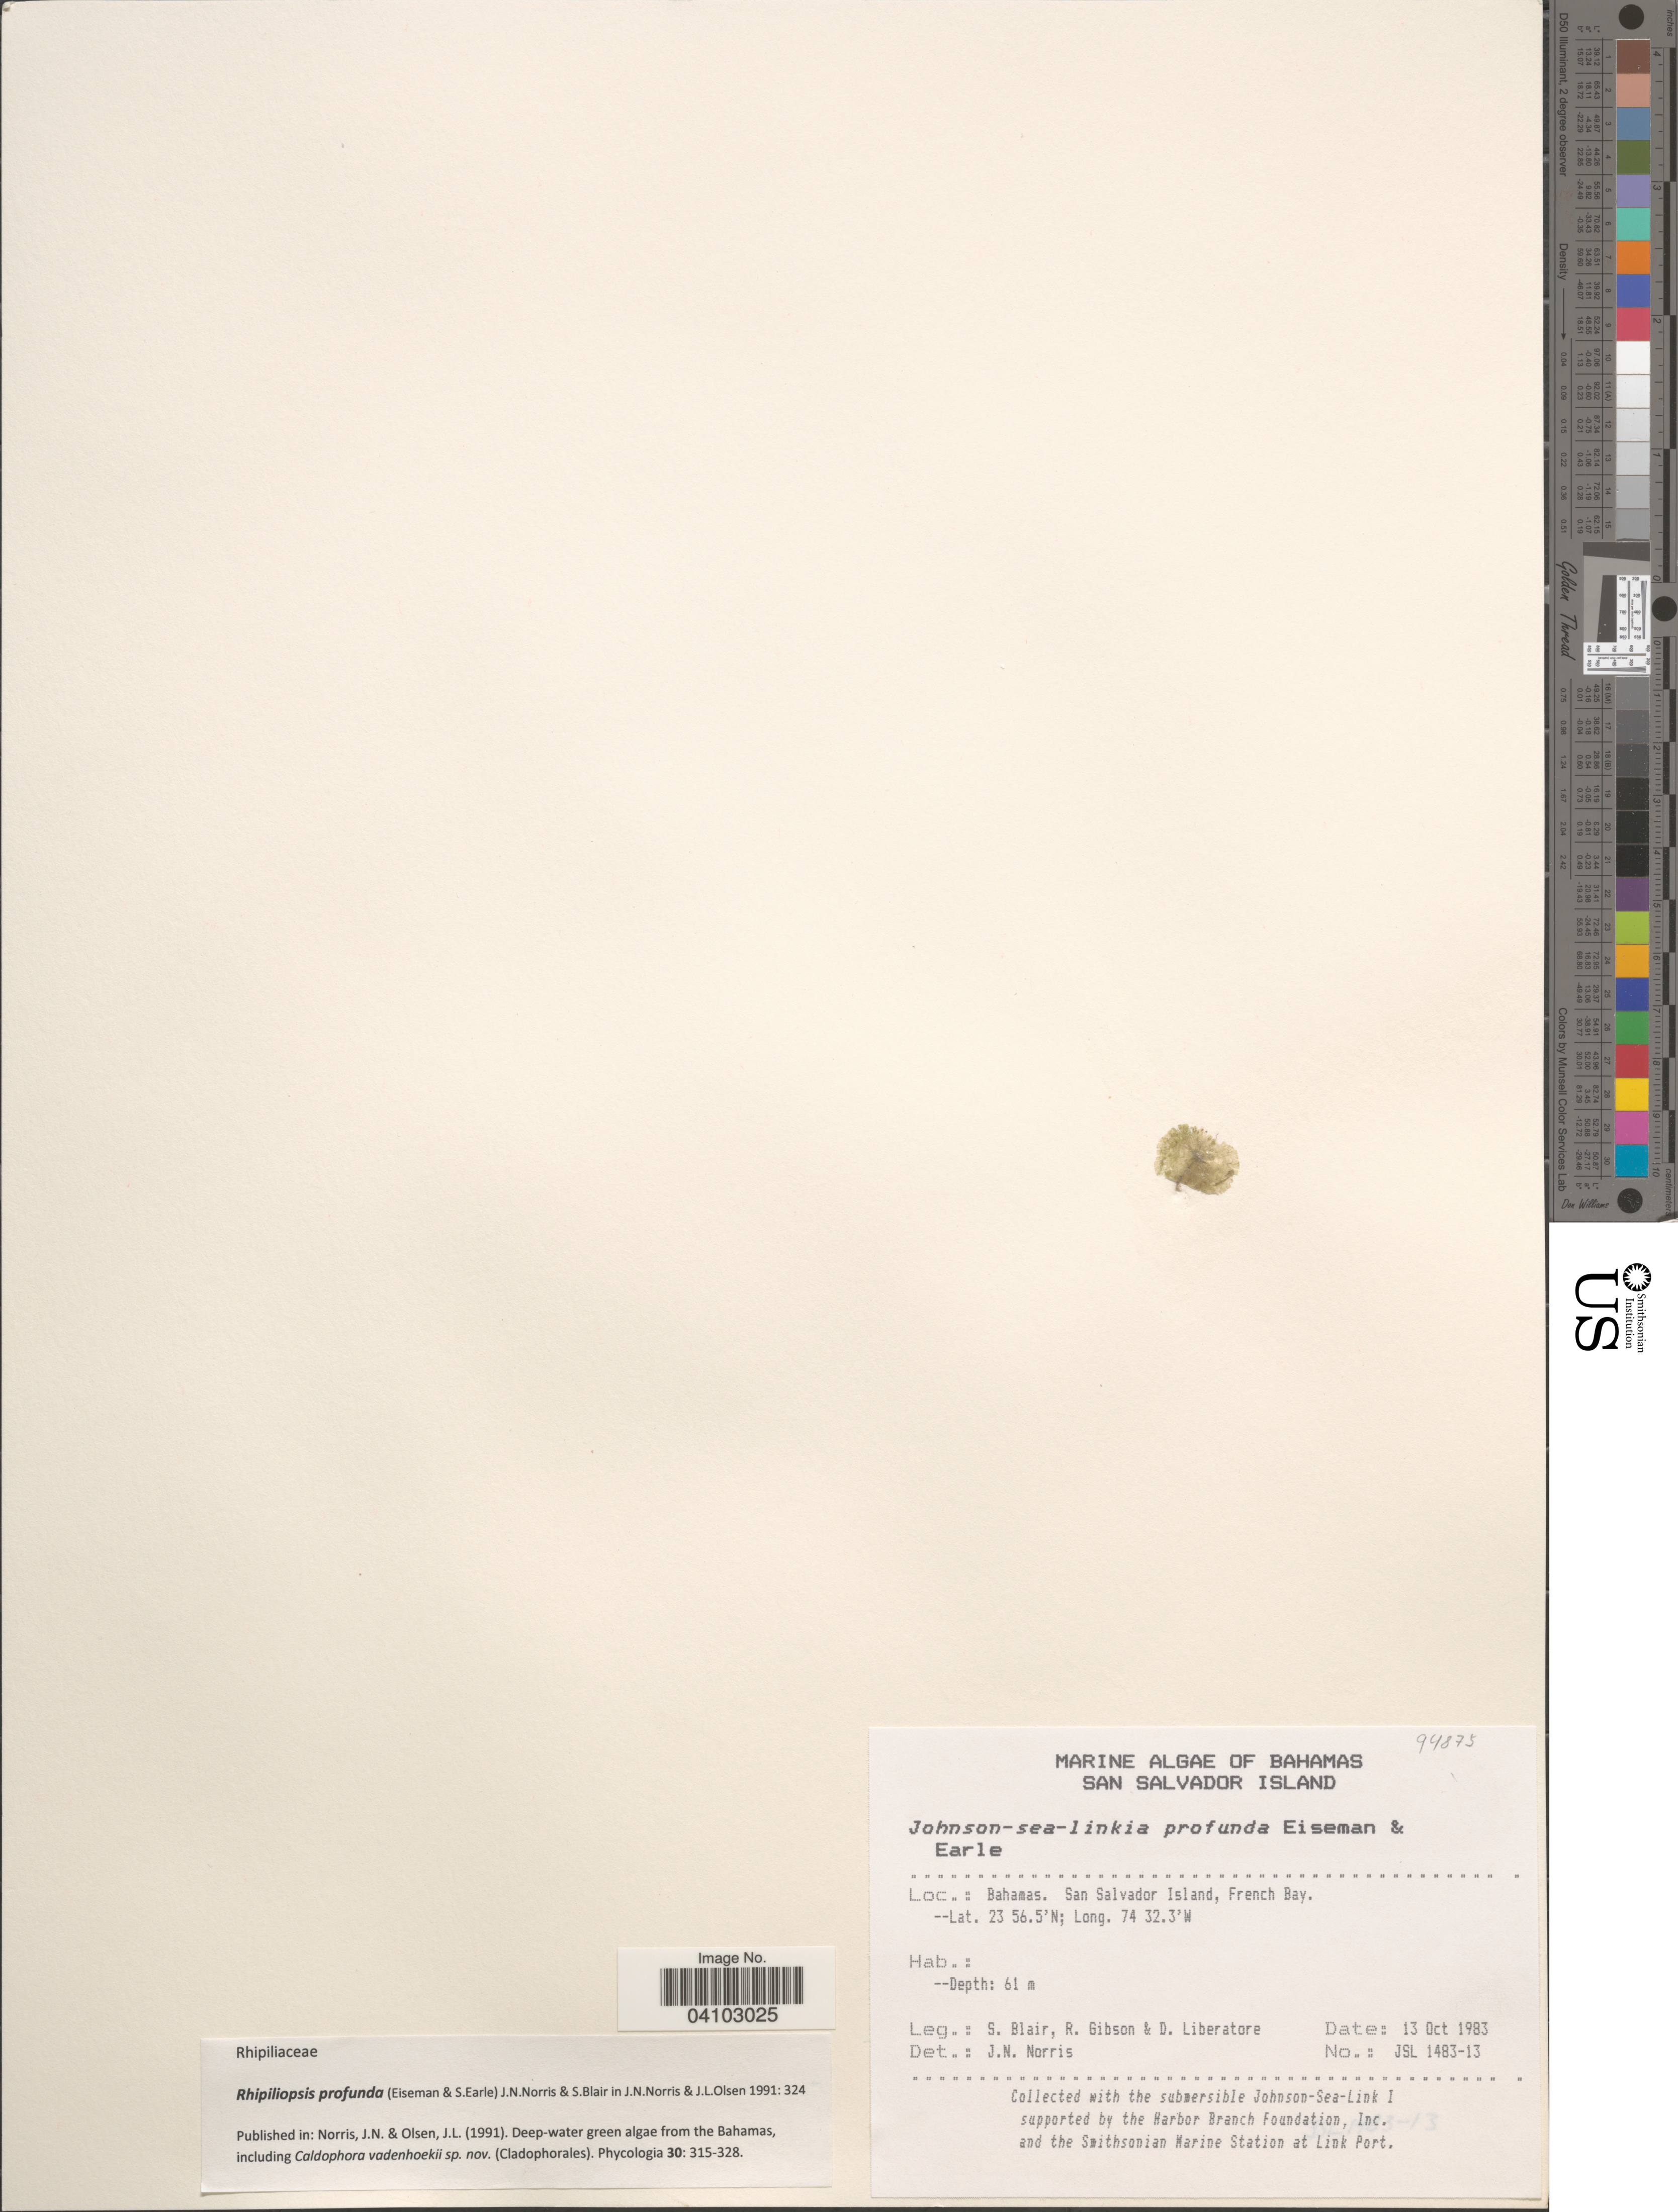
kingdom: Plantae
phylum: Chlorophyta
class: Ulvophyceae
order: Bryopsidales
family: Rhipiliaceae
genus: Rhipiliopsis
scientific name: Rhipiliopsis profunda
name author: (Eiseman & S.A. Earle) J.N. Norris & S. Blair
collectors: S. M. Blair, R. Gibson & D. Liberatore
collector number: JSL 1483-13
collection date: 1983-10-13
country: Bahamas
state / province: San Salvador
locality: San Salvador Island, French Bay.